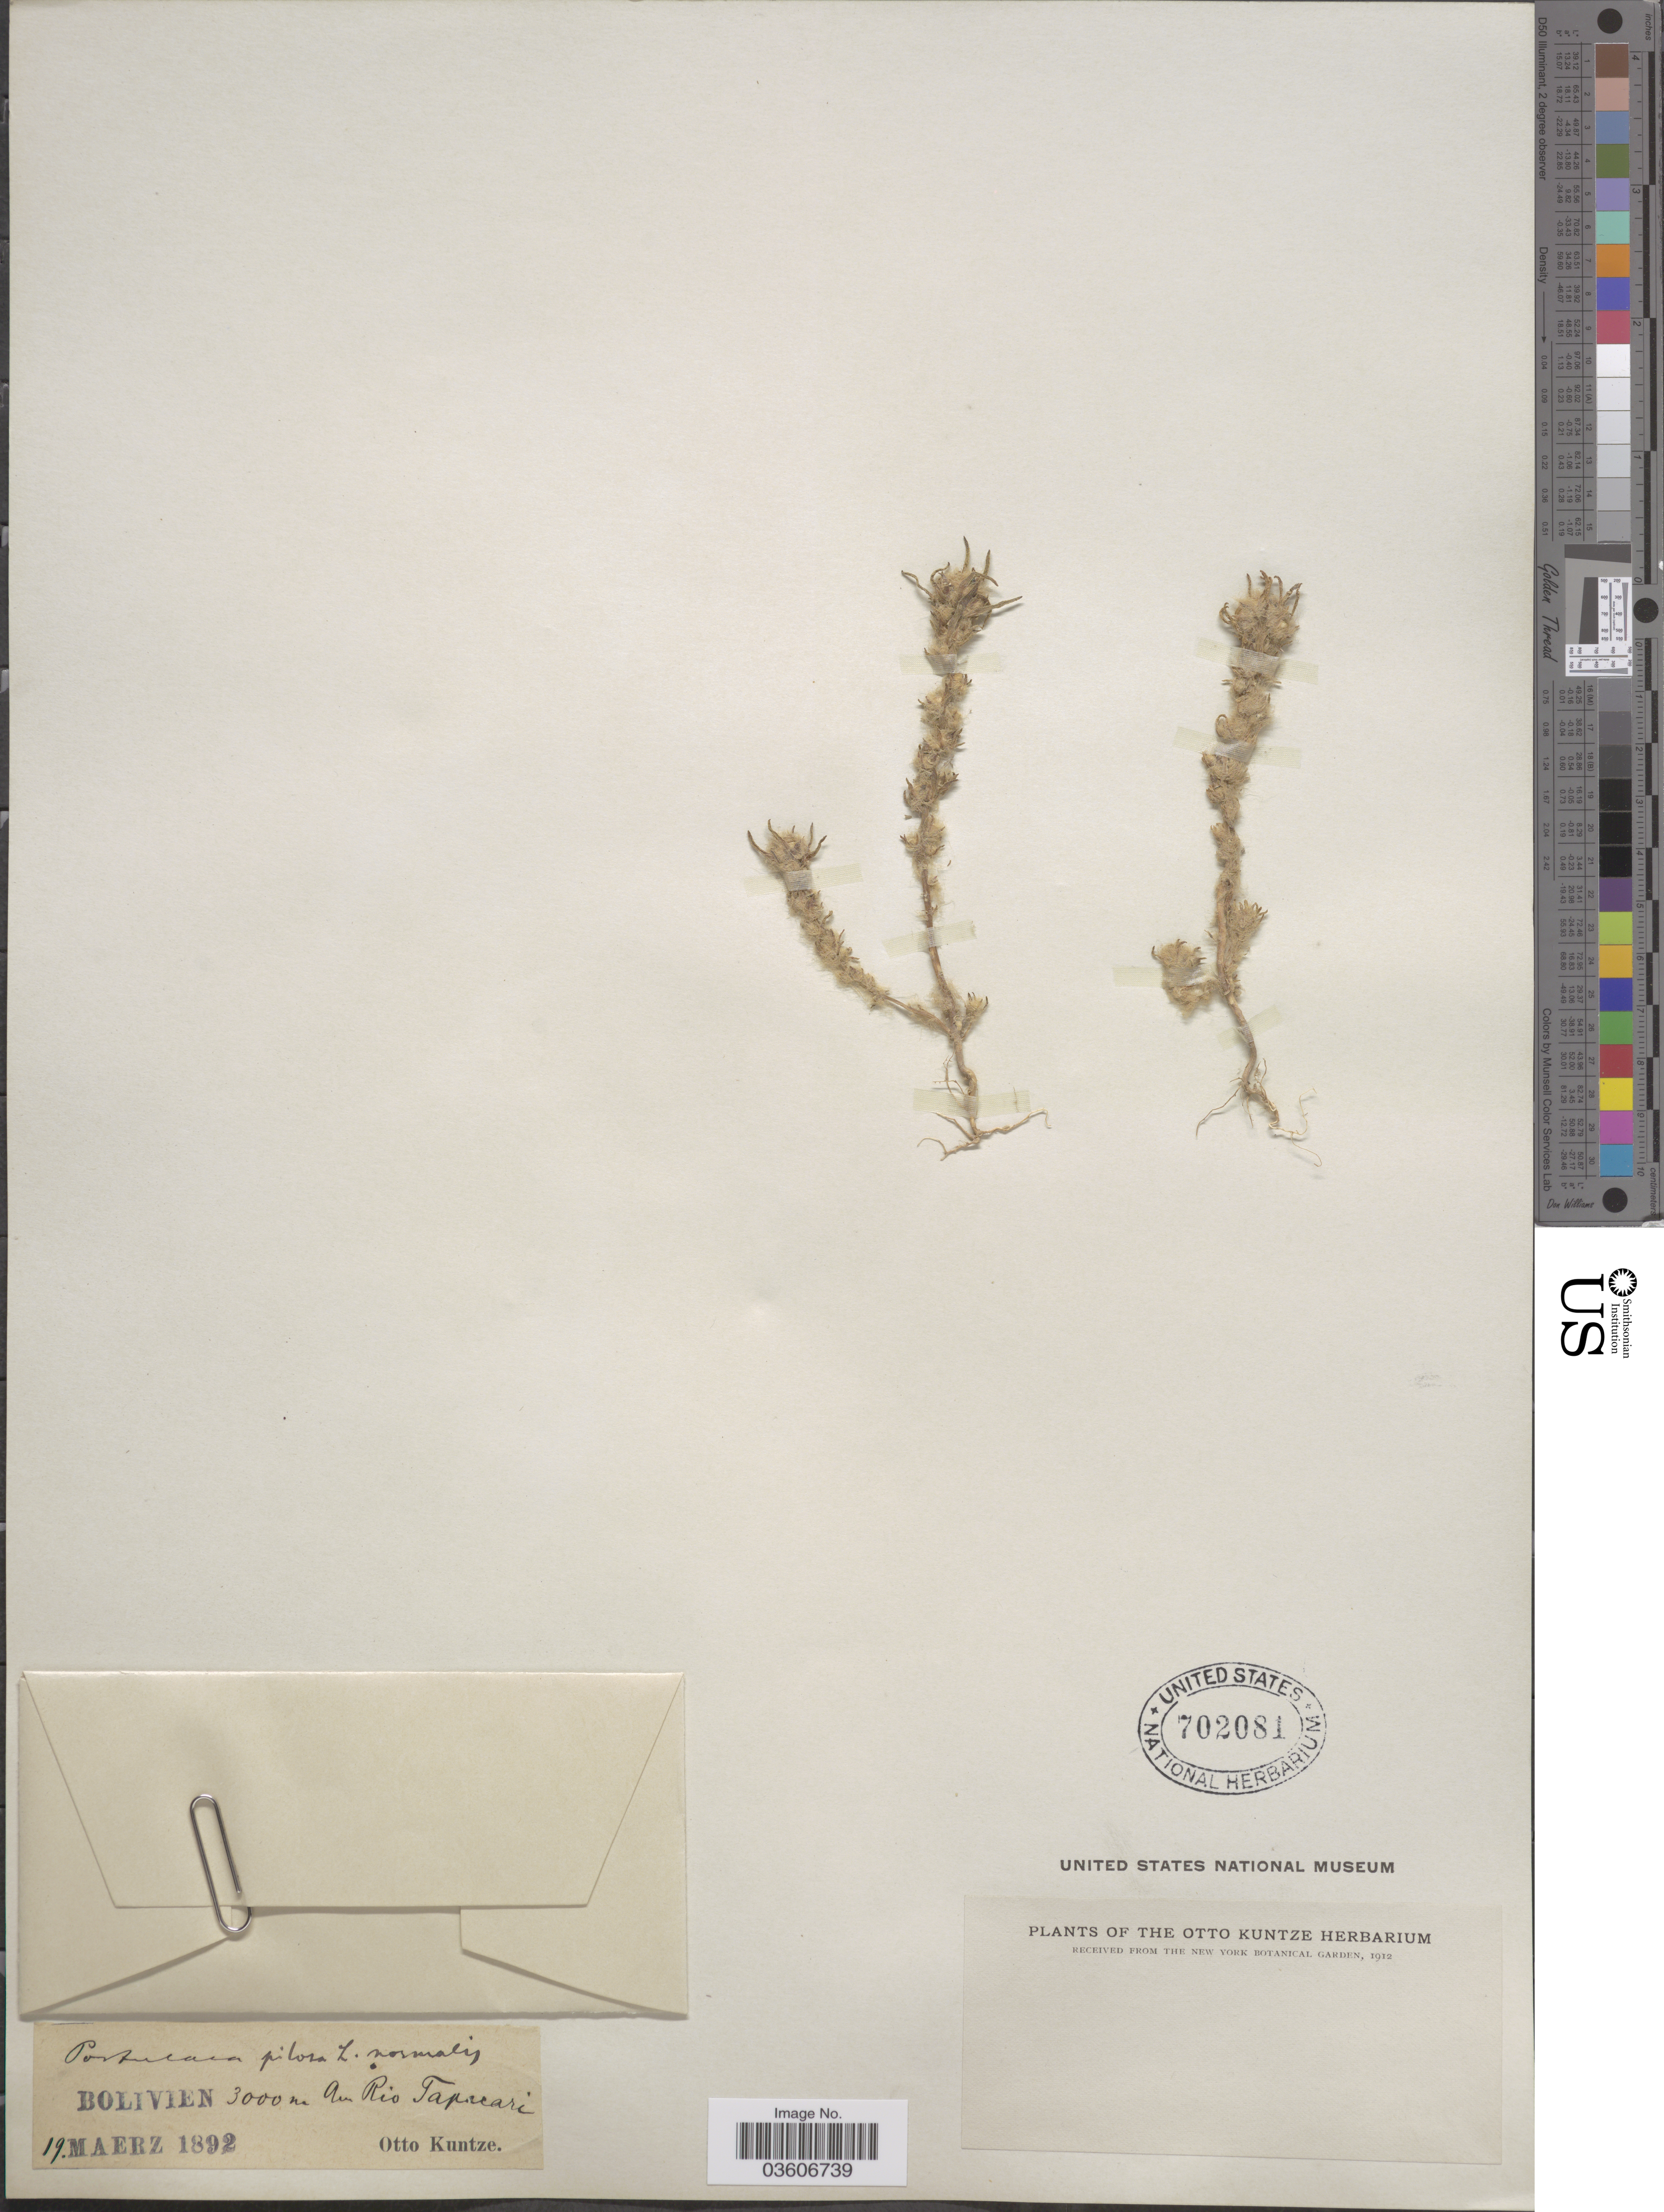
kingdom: Plantae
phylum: Tracheophyta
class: Magnoliopsida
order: Caryophyllales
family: Portulacaceae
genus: Portulaca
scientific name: Portulaca pilosa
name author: L.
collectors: C.E.O. Kuntze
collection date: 1892-03-19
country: Bolivia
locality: Am Rio Tapacari.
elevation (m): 3000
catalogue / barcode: US 702081